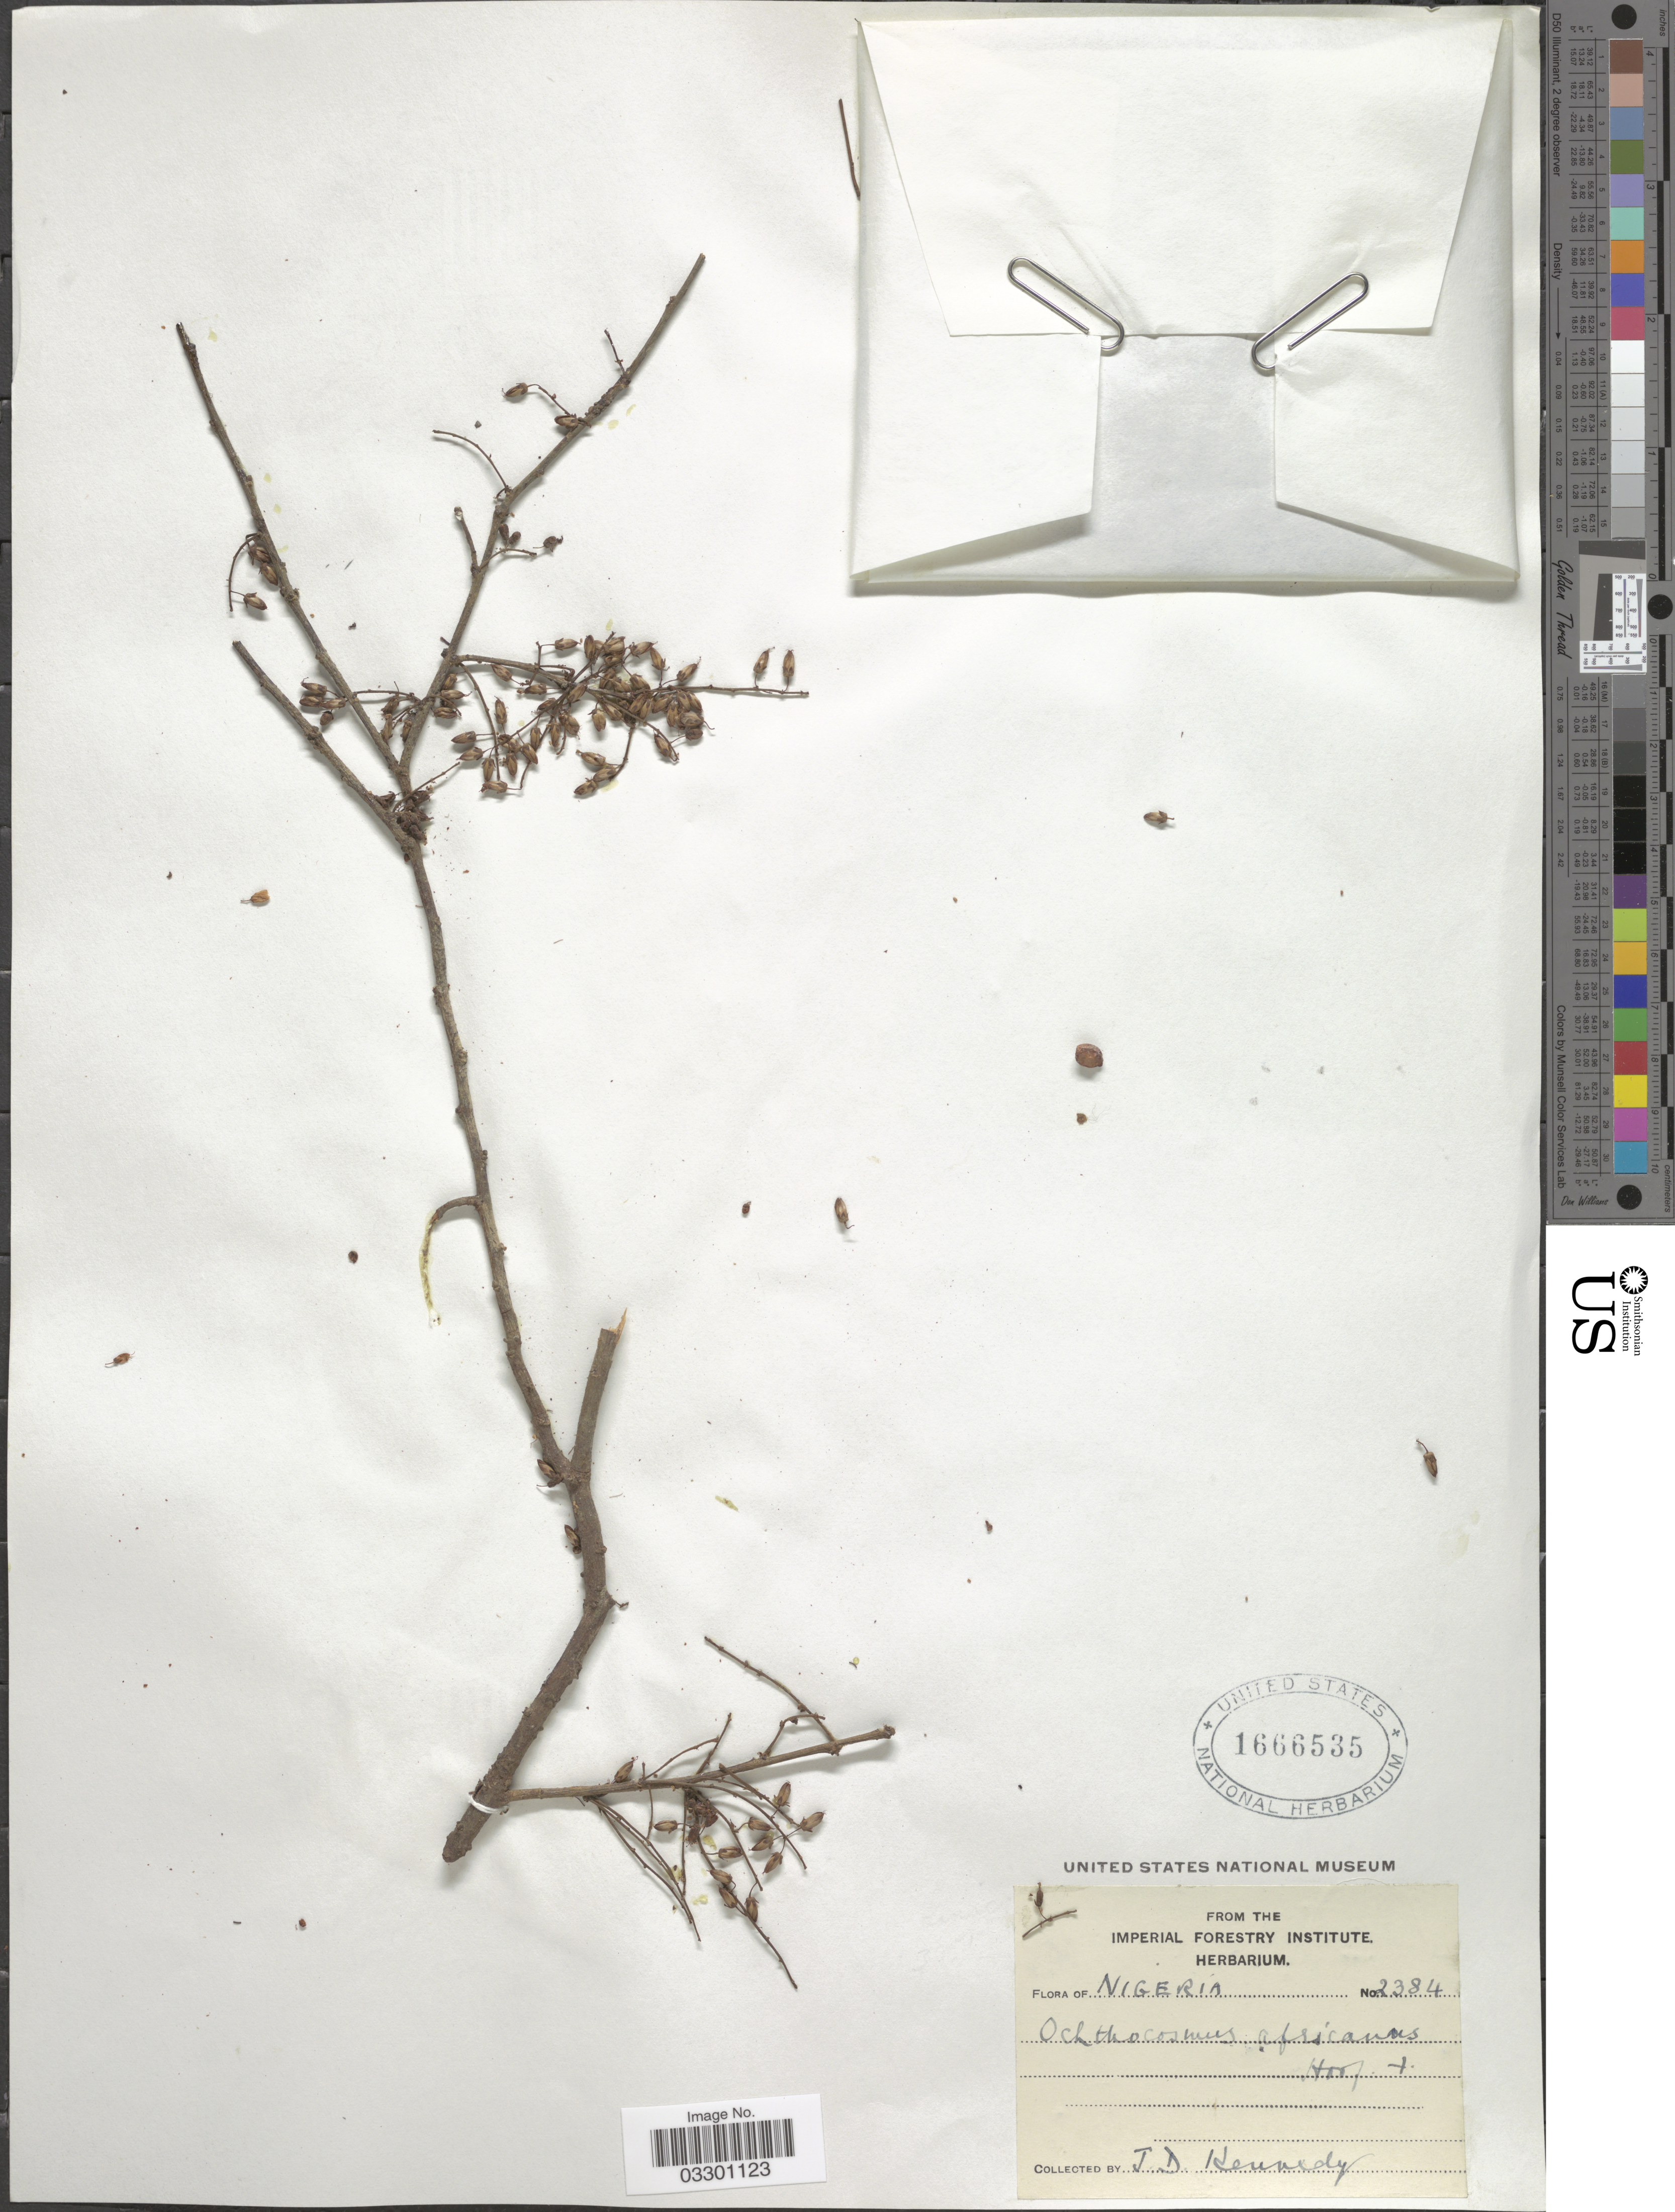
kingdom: Plantae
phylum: Tracheophyta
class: Magnoliopsida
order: Malpighiales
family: Ixonanthaceae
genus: Phyllocosmus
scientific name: Phyllocosmus africanus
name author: (Hook. f.) Klotzsch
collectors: J. D. Kennedy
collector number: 2384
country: Nigeria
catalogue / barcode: US 1666535